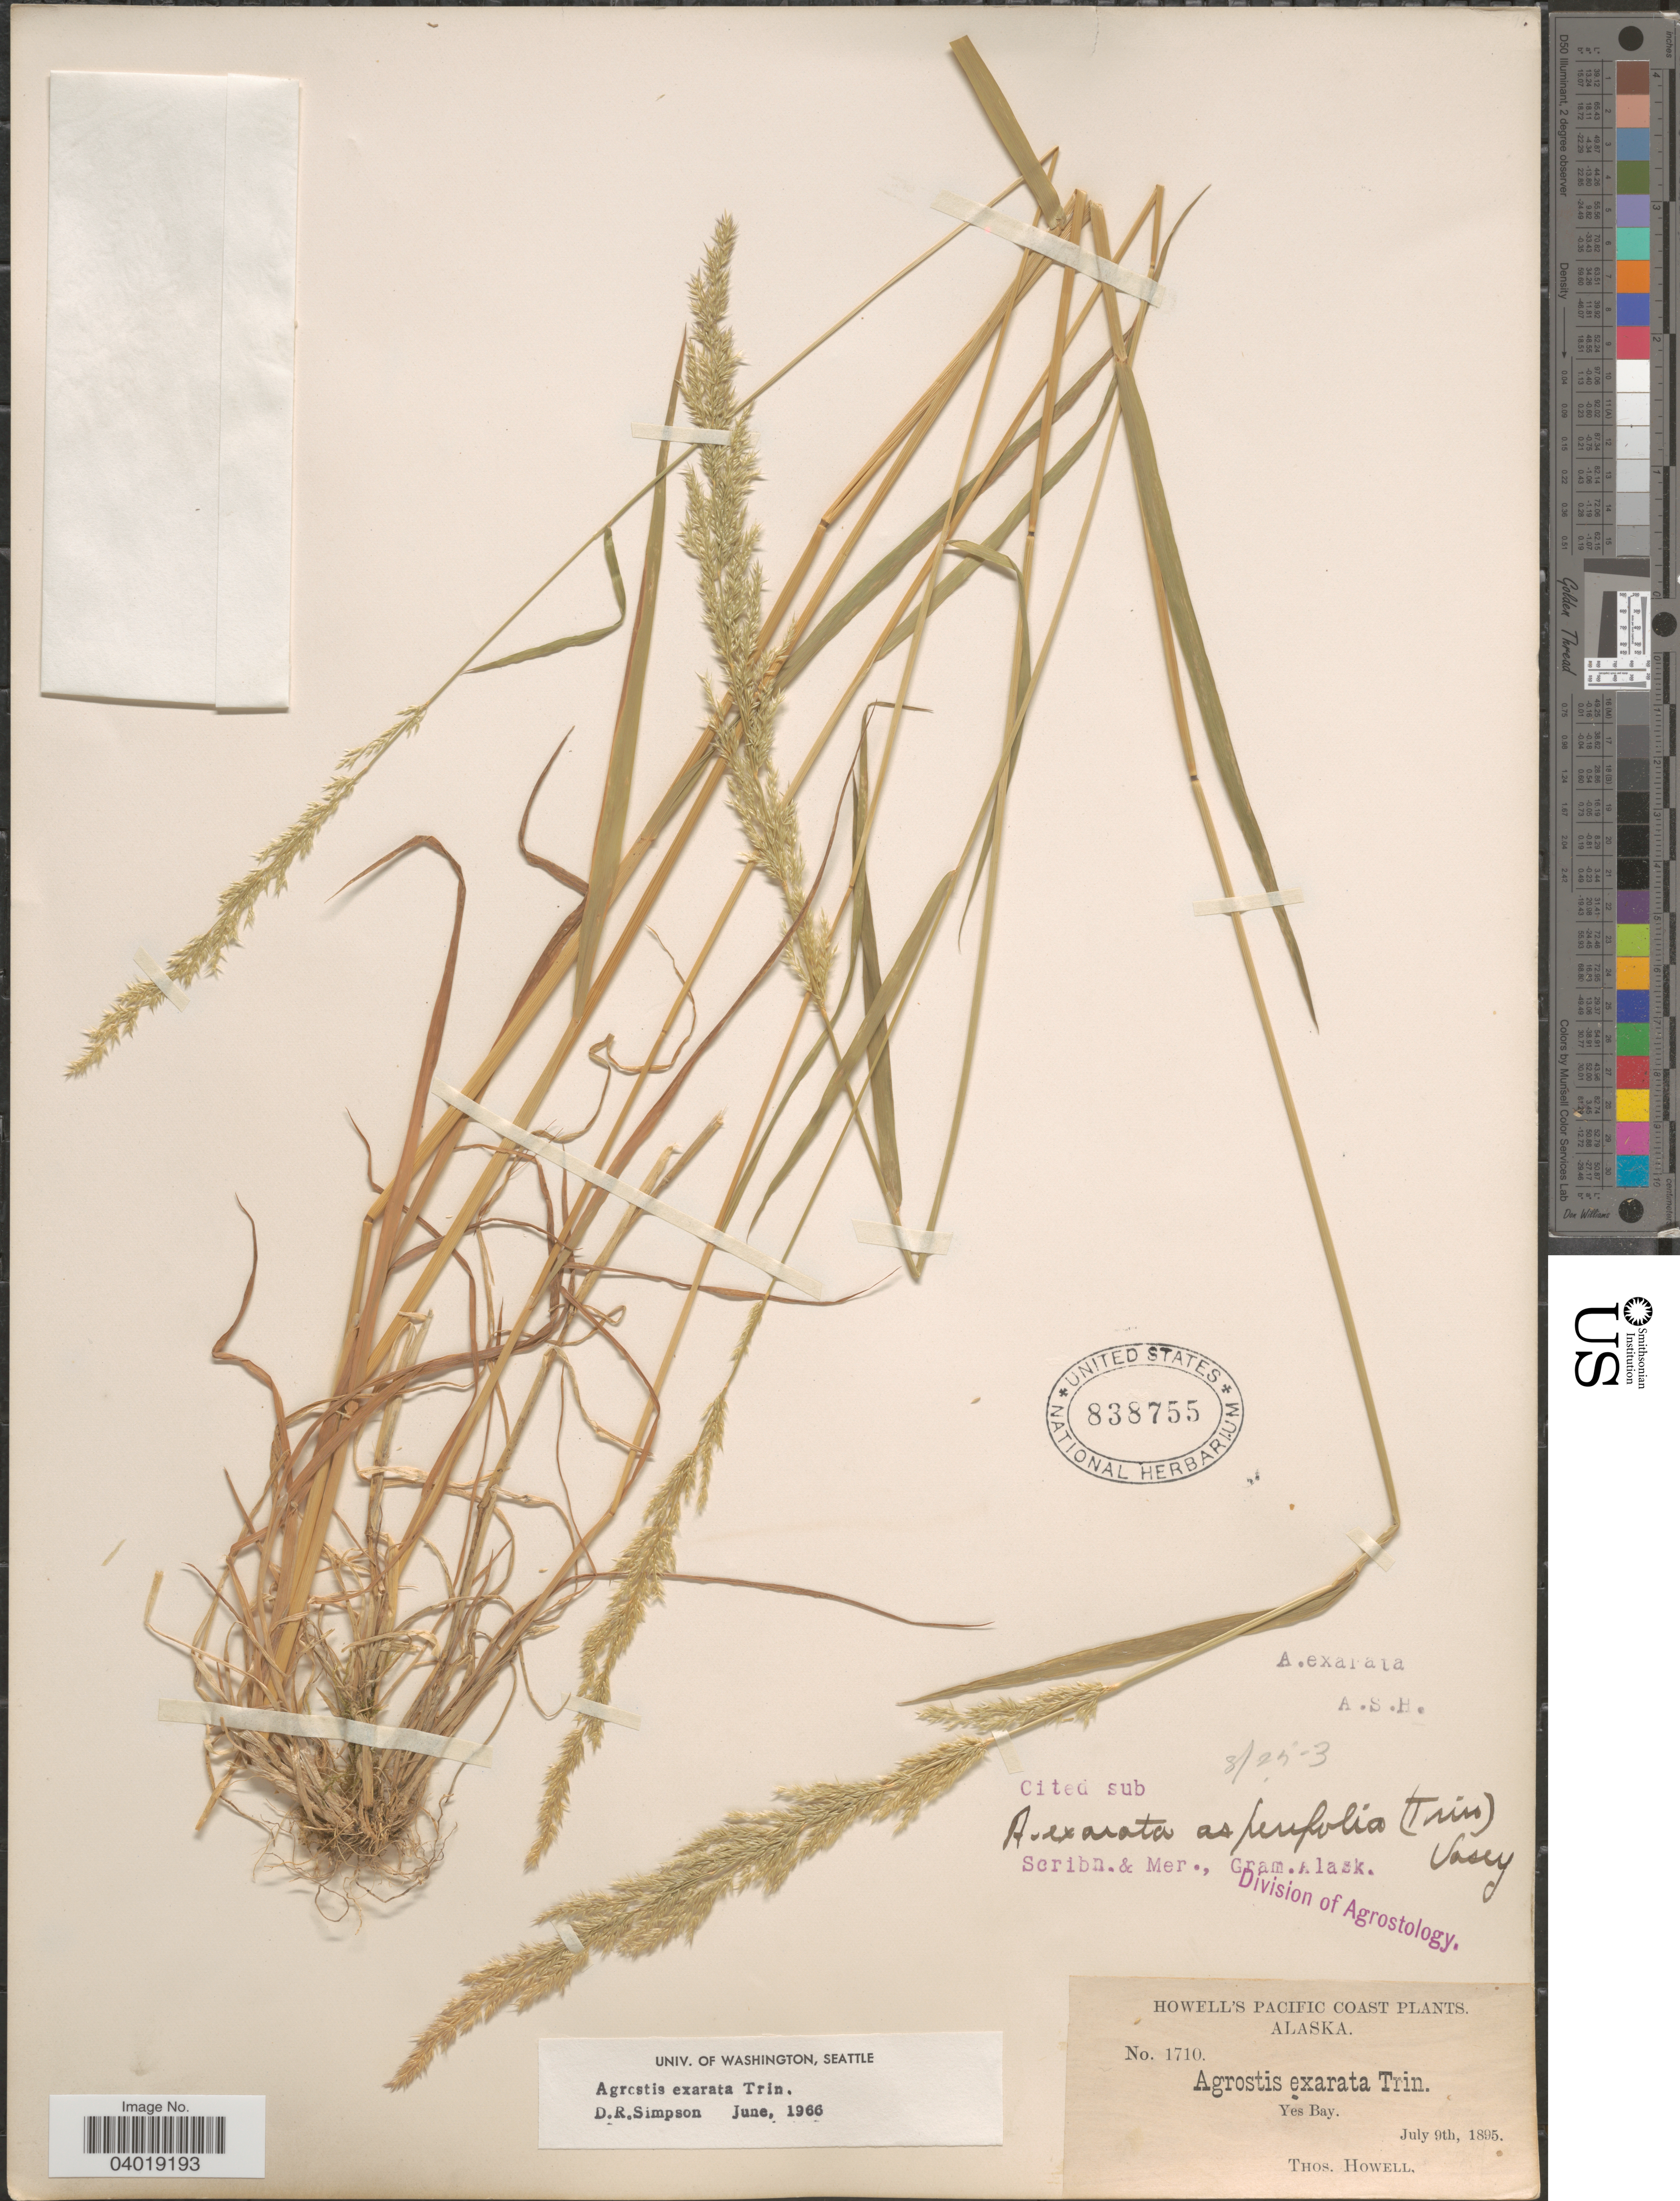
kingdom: Plantae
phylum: Tracheophyta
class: Liliopsida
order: Poales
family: Poaceae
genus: Agrostis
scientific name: Agrostis exarata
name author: Trin.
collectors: T. Howell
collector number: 1710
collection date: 1895-07-09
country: United States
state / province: Alaska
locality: Yes Bay.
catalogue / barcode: US 838755